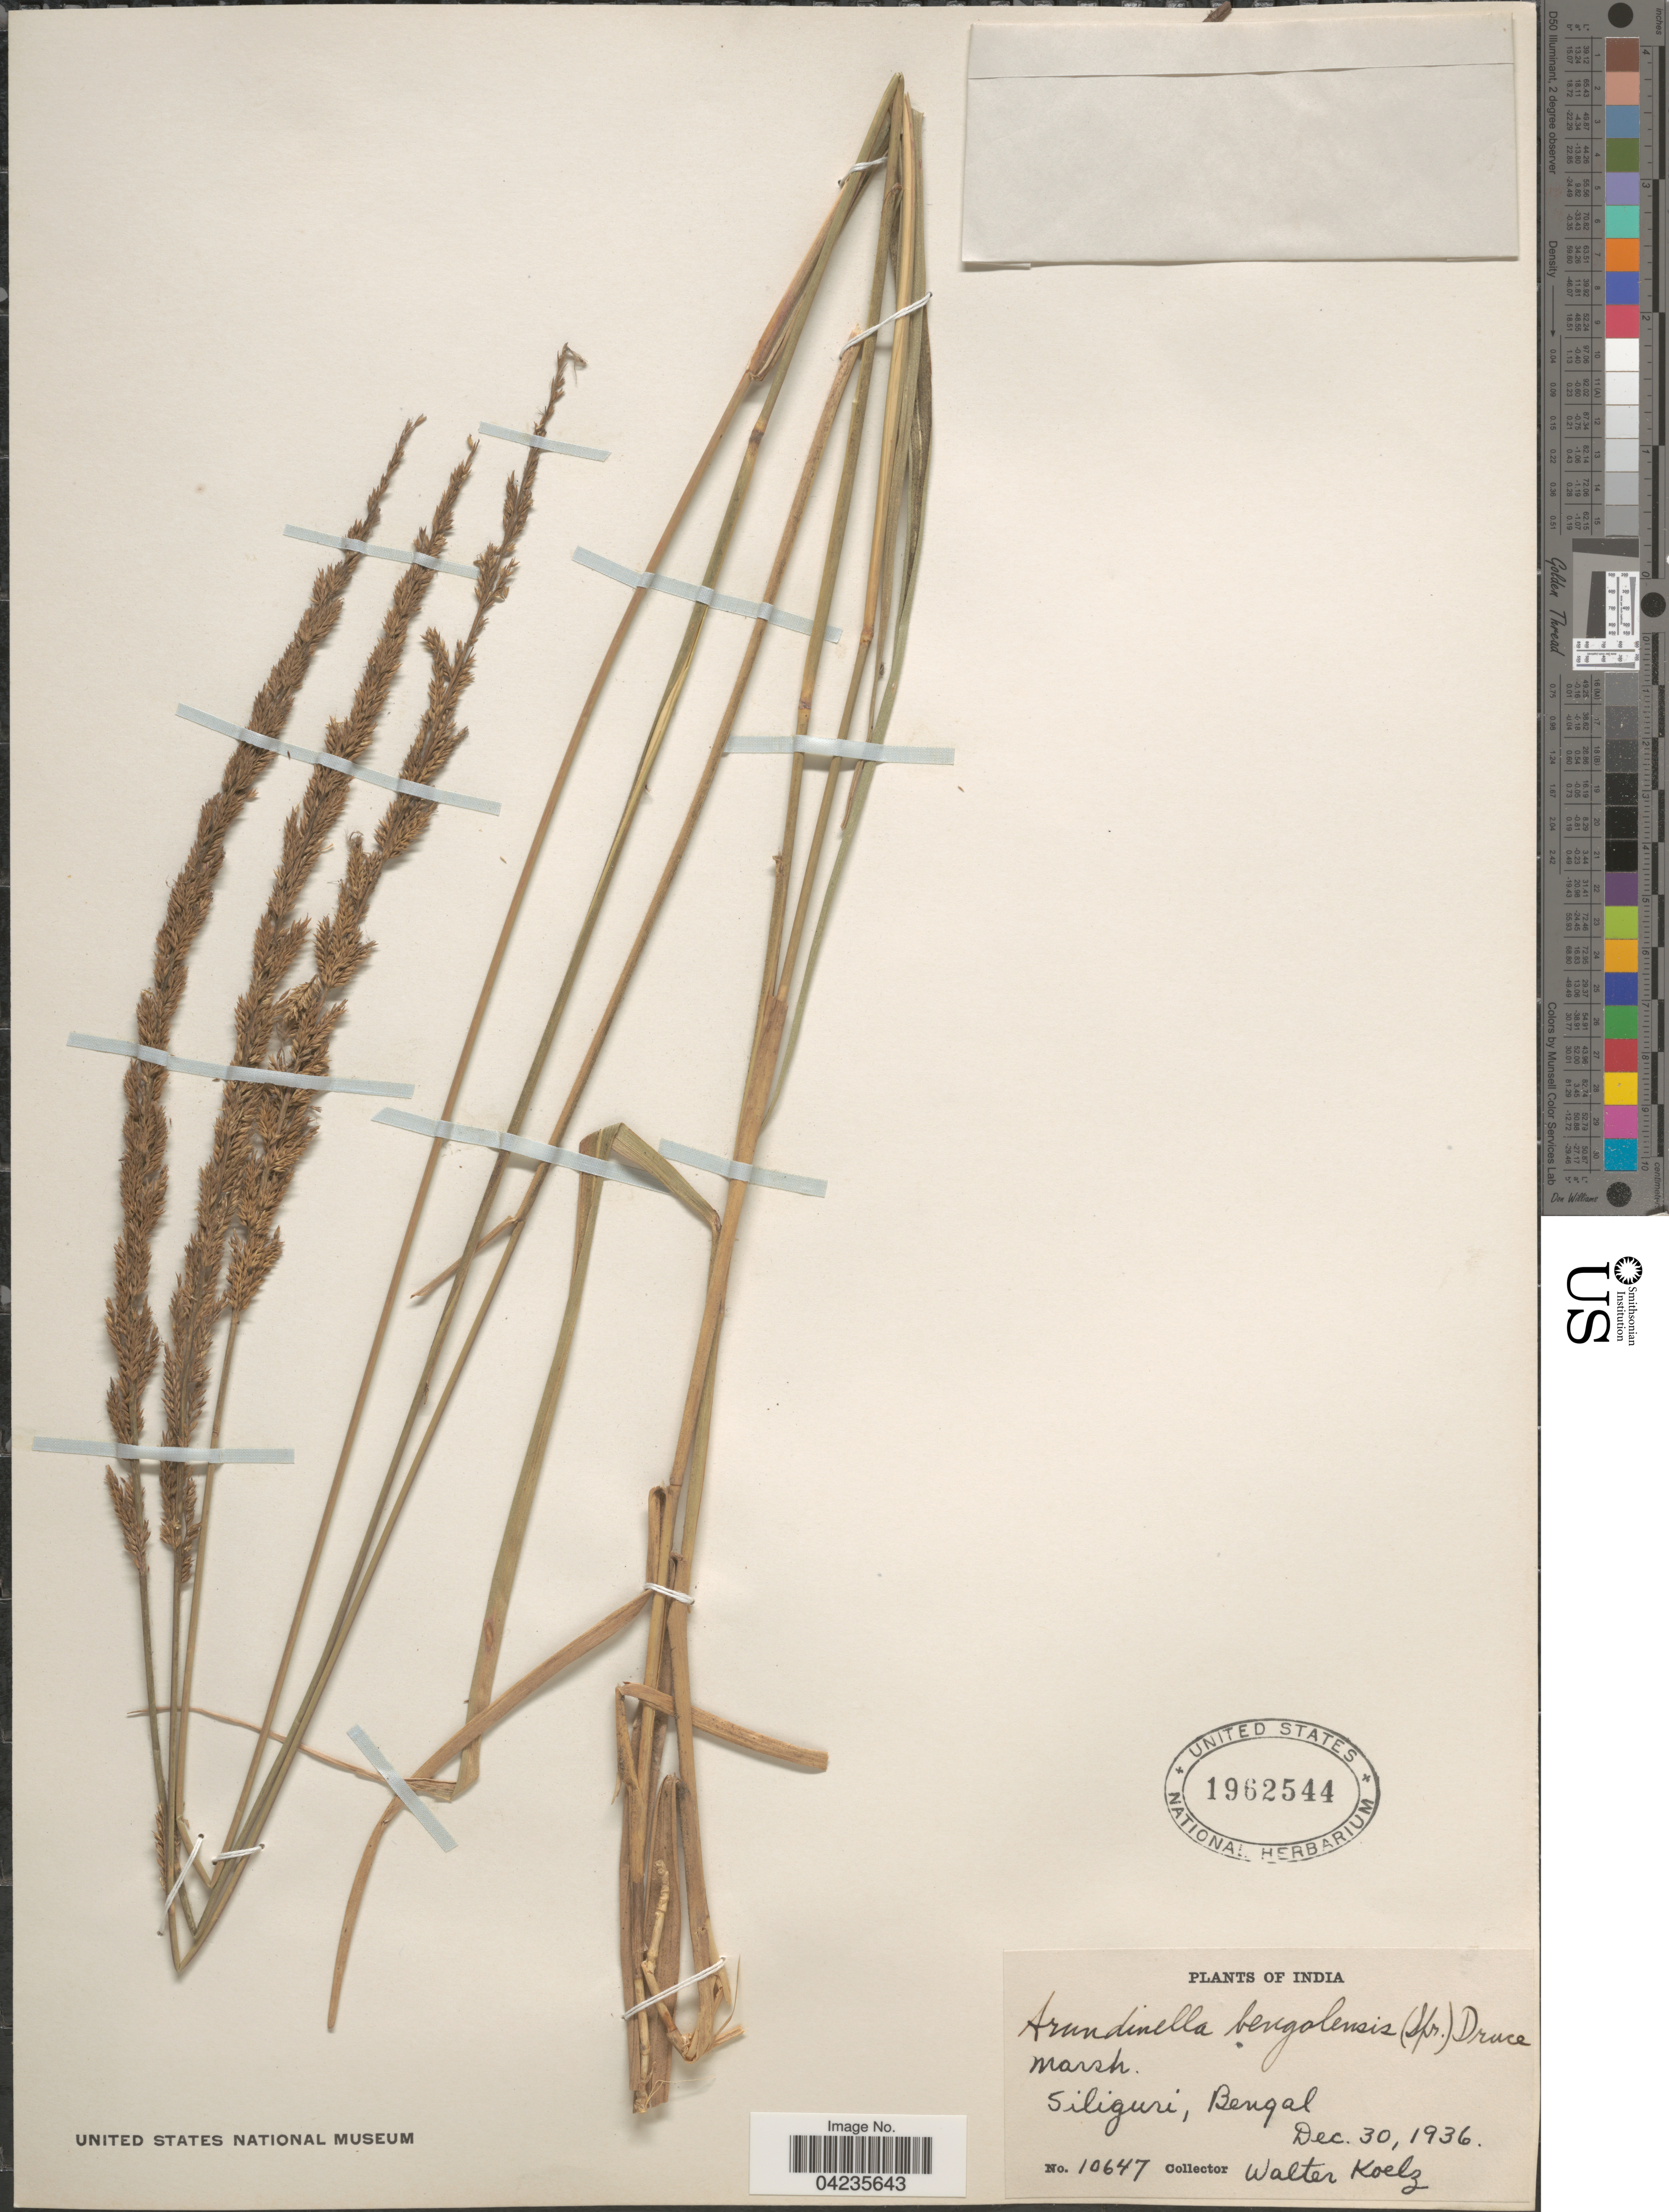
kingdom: Plantae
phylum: Tracheophyta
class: Liliopsida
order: Poales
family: Poaceae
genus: Arundinella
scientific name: Arundinella bengalensis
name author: (Spreng.) Druce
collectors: W. N. Koelz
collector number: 10647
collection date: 1936-12-30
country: India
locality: Siliguri, Bengal.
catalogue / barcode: US 1962544